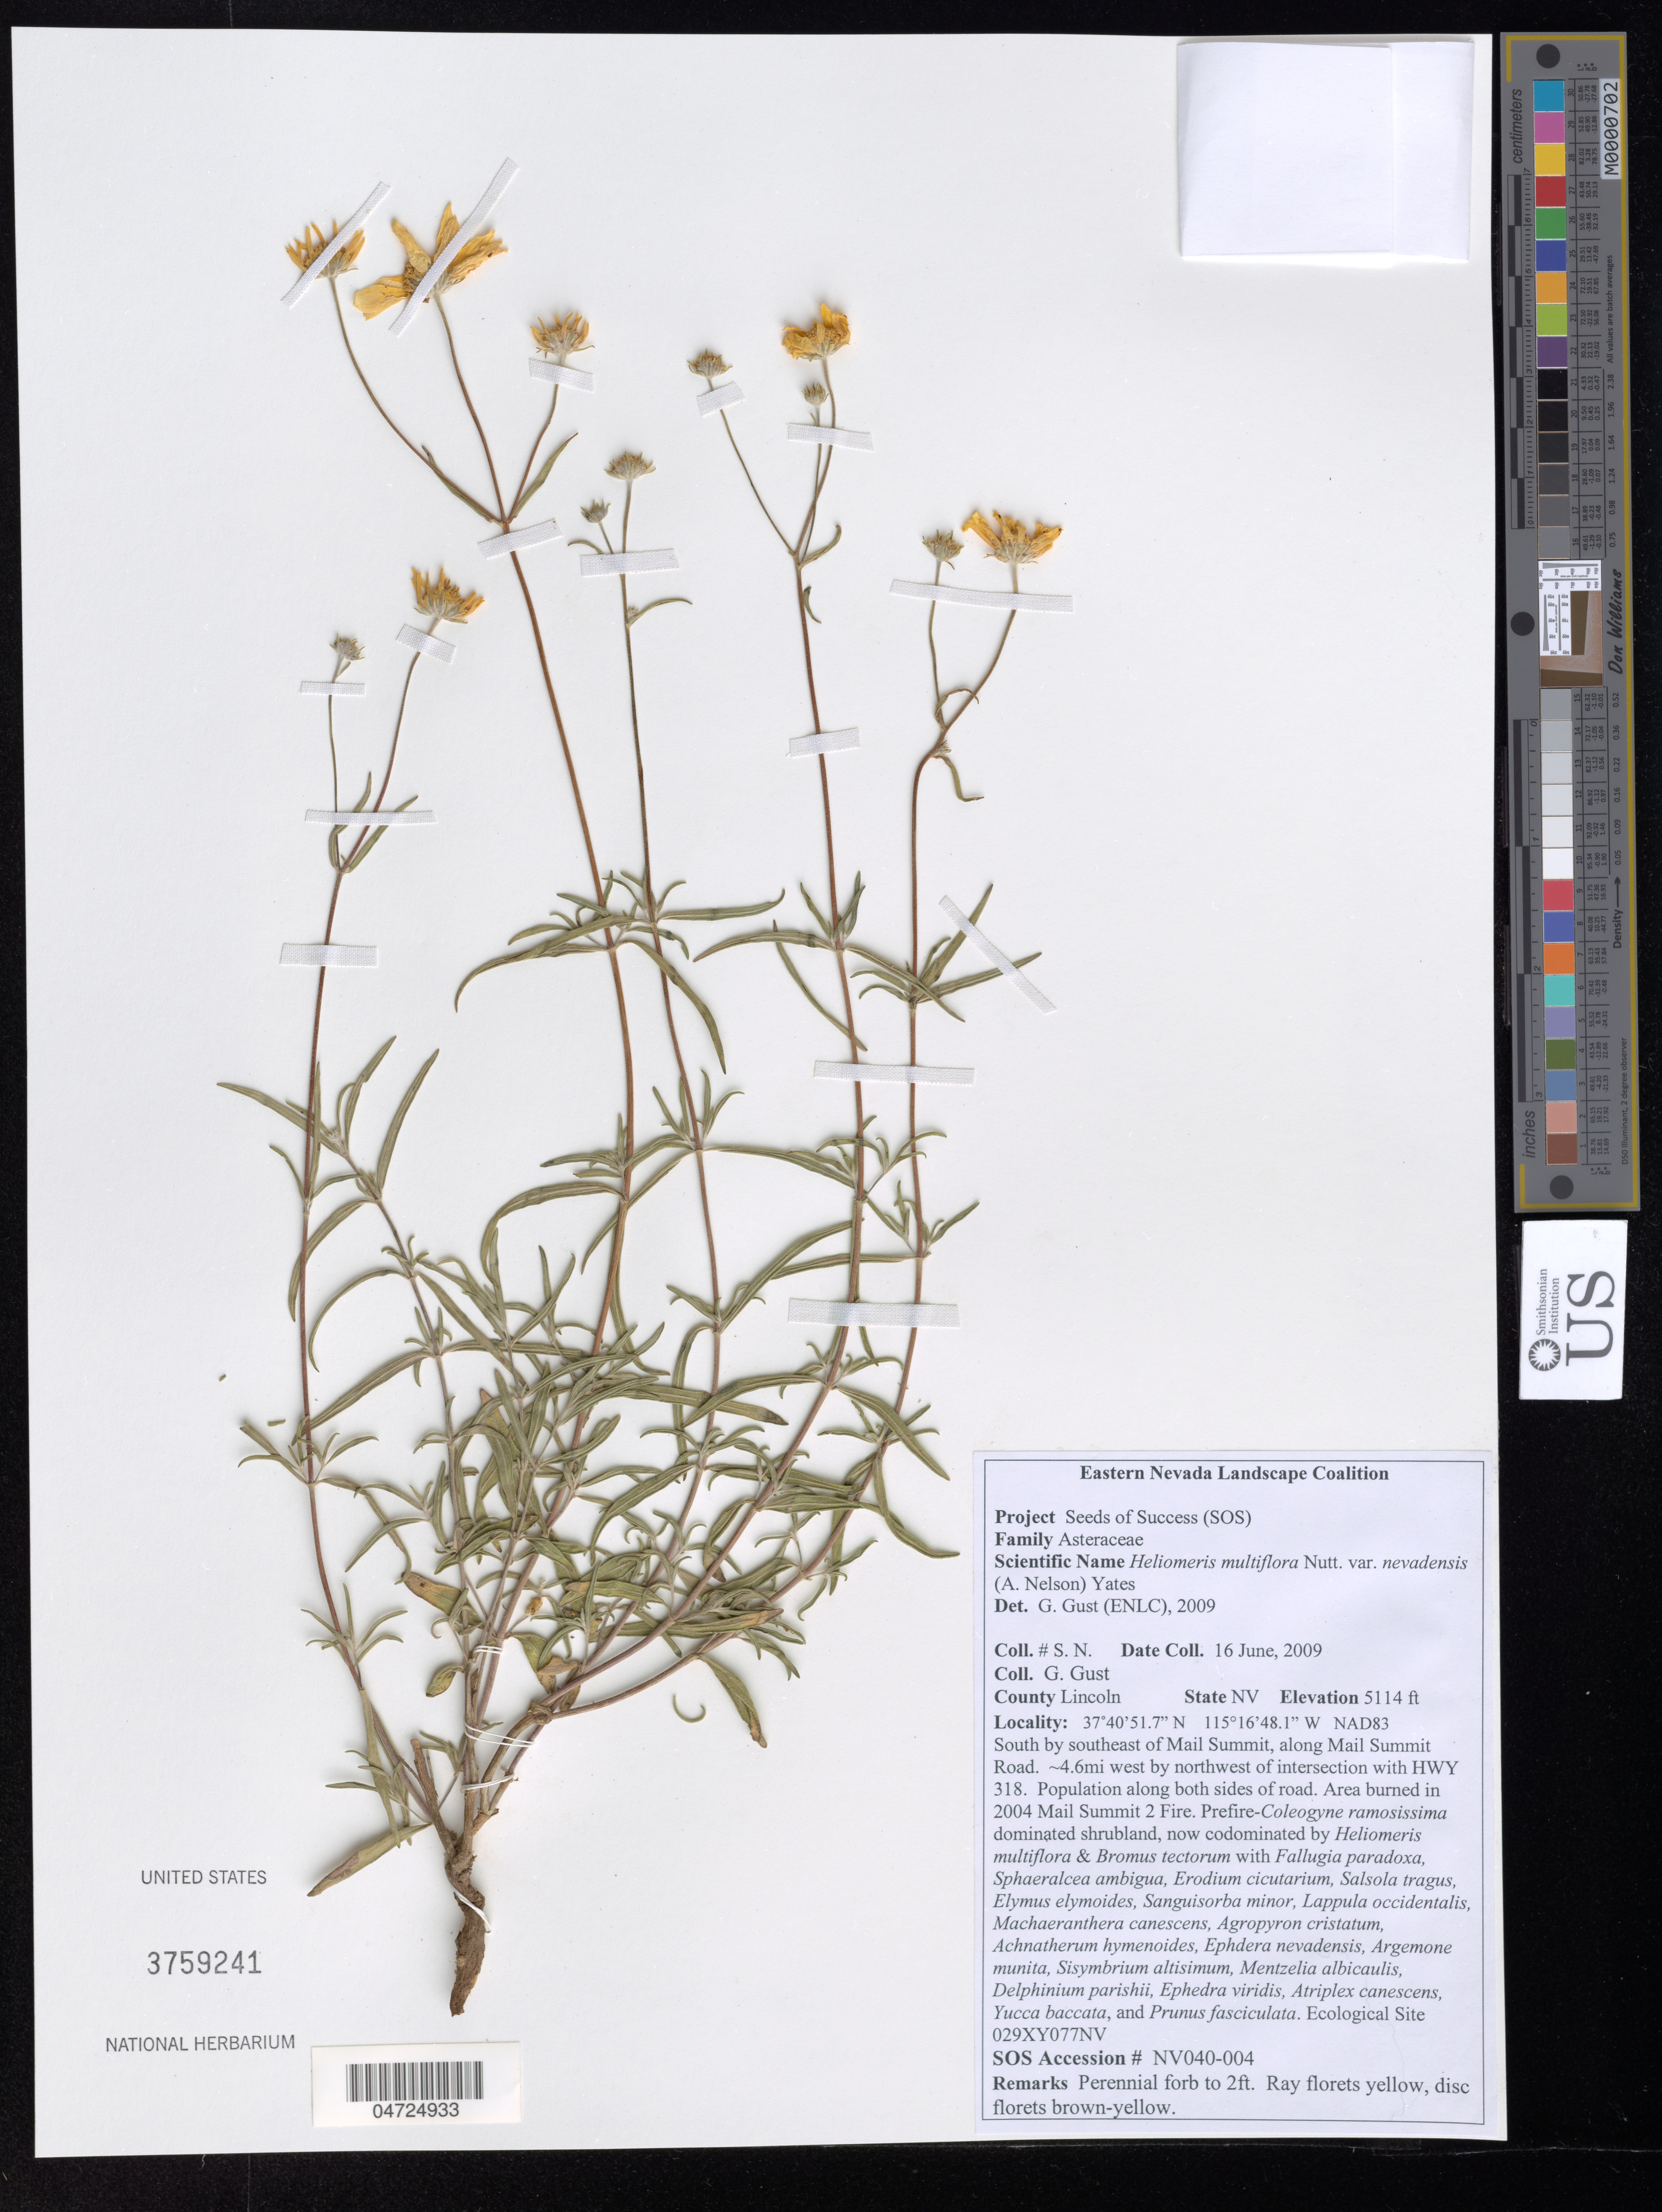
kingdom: Plantae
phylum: Tracheophyta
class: Magnoliopsida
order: Asterales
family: Asteraceae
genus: Heliomeris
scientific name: Heliomeris multiflora var. nevadensis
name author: (A. Nelson) Blake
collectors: G. Gust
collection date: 2009-06-16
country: United States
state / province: Nevada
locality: Eastern Nevada Landscape Coalition. County Lincoln. South by southeast of Mail Summit, along Mail Summit Road.~4.6mi. west by northwest of intersection with HWY 318. Area burned in 2004 Mail Summit 2 Fire.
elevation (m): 1559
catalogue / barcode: US 3759241